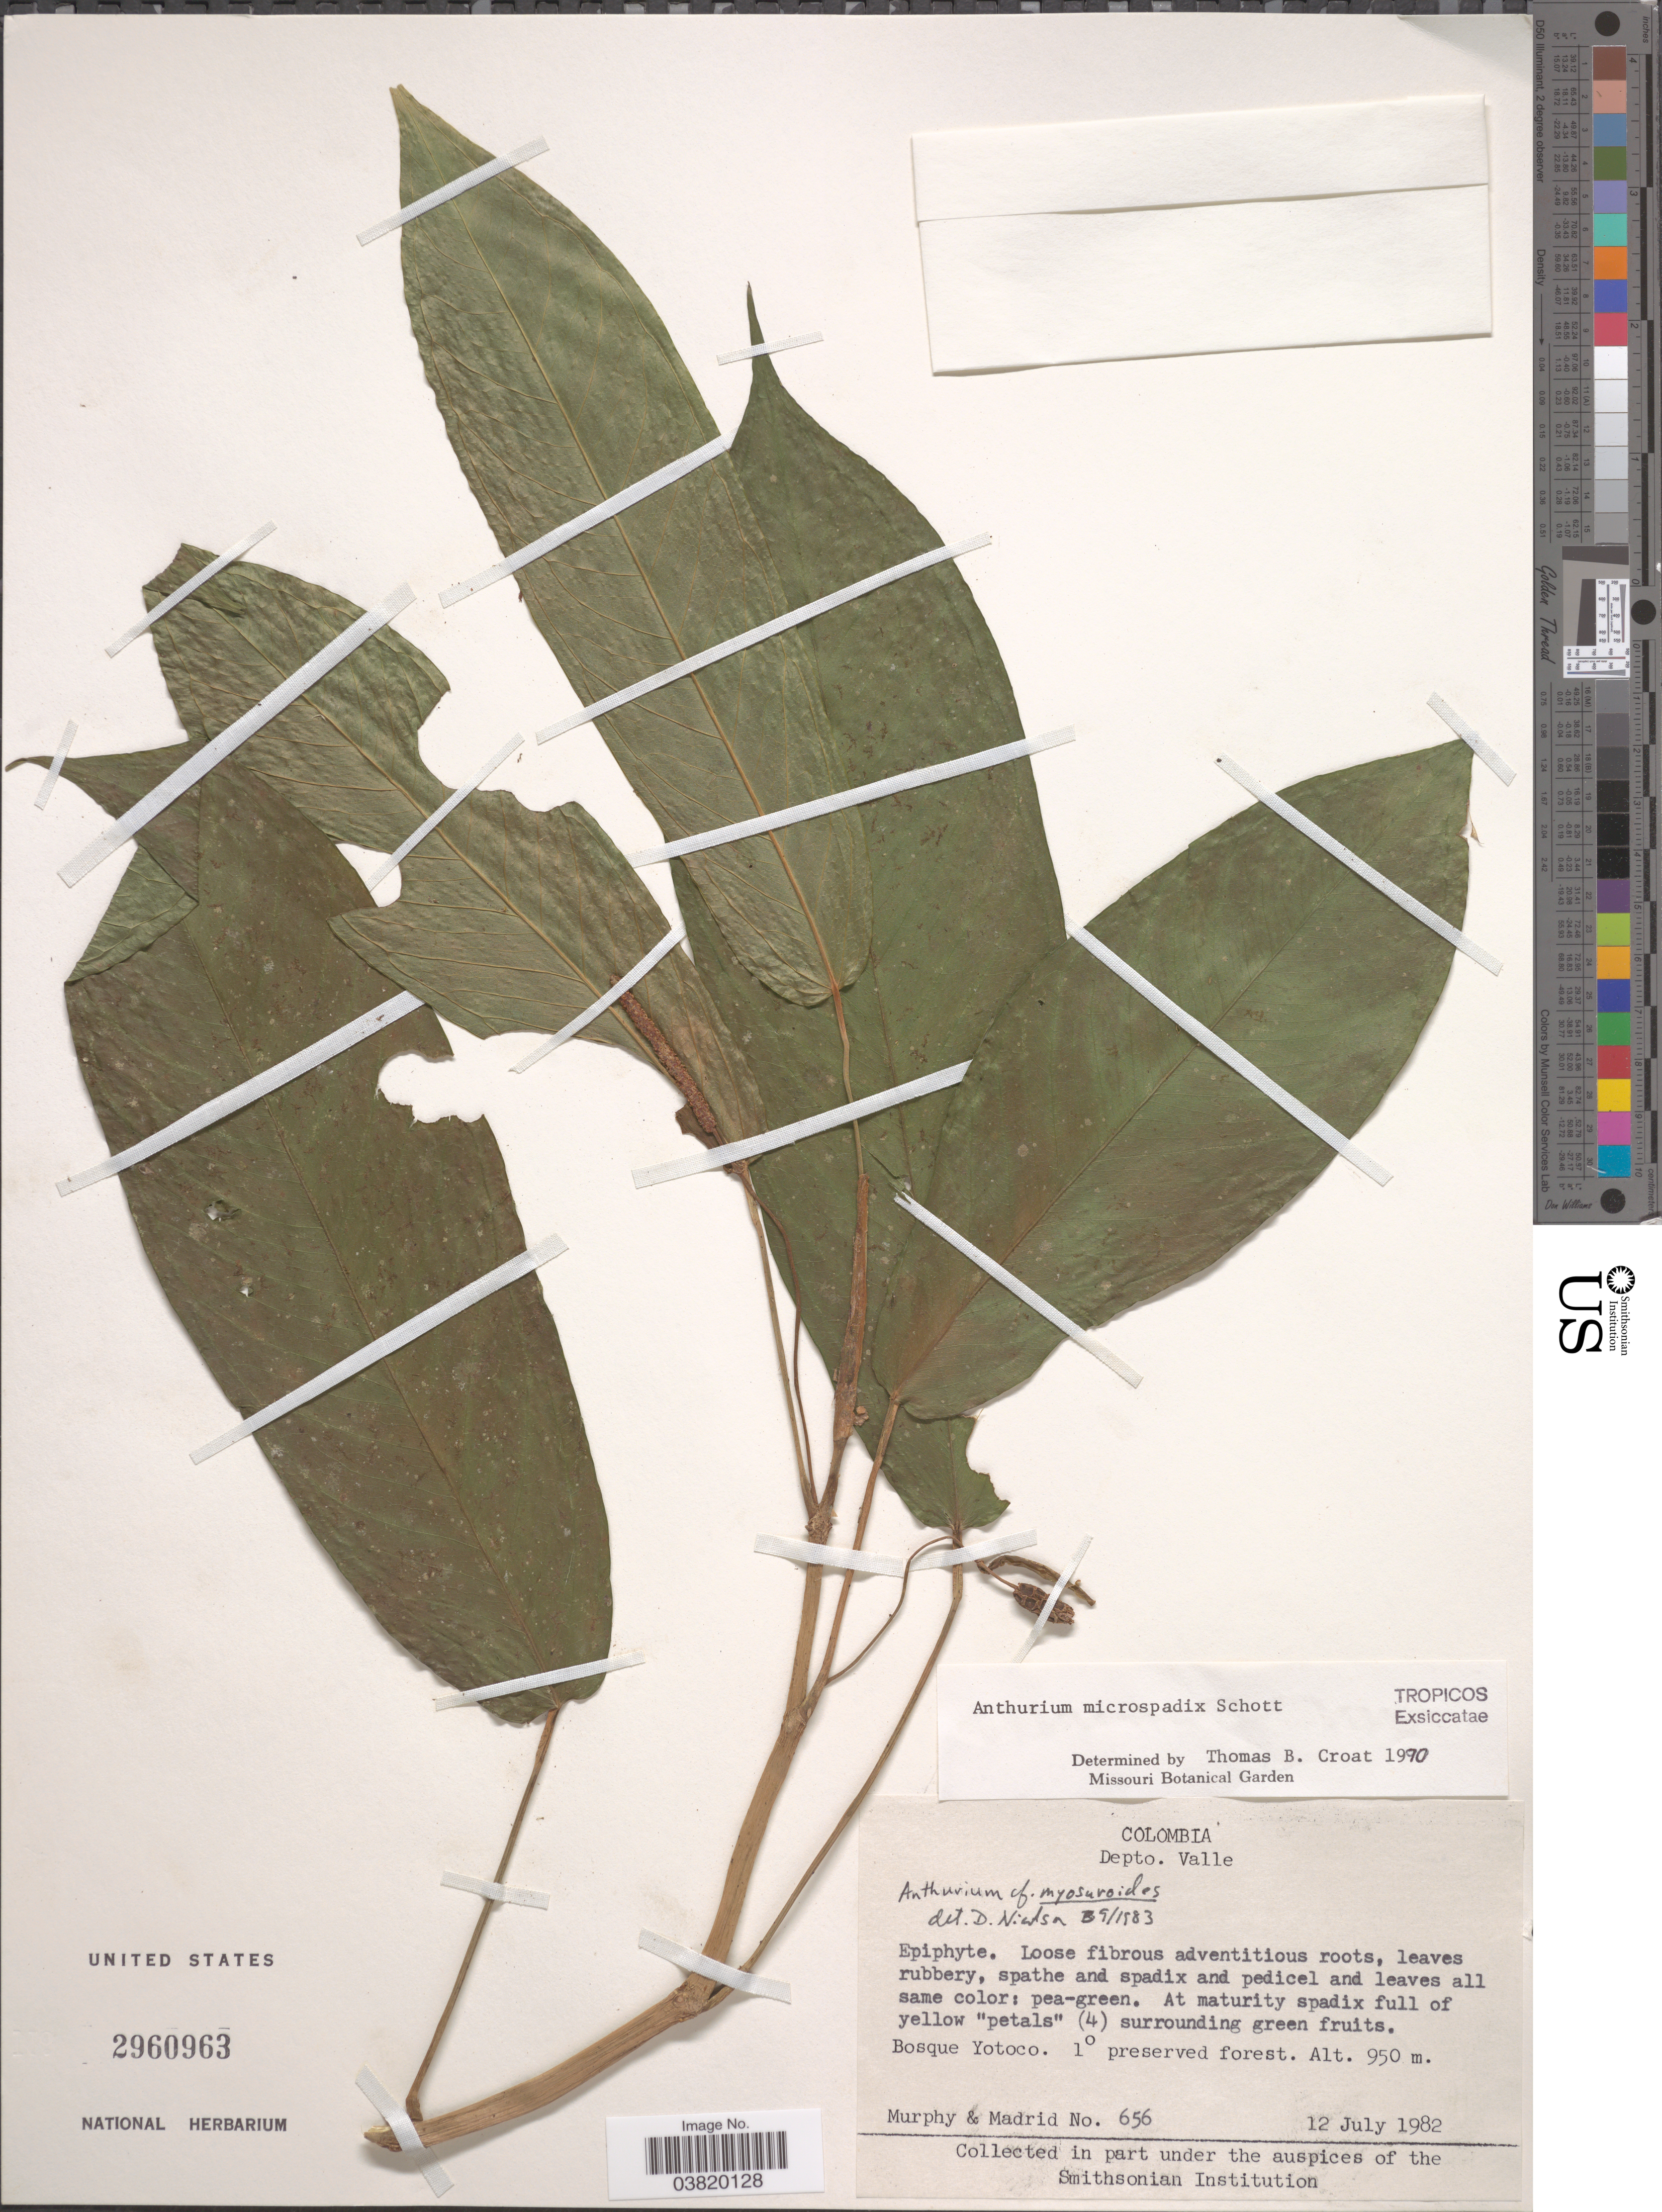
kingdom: Plantae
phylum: Tracheophyta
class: Liliopsida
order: Alismatales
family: Araceae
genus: Anthurium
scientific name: Anthurium microspadix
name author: Schott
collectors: -. Murphy & -. Madrid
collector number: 656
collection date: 1982-07-12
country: Colombia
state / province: Valle del Cauca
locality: Depto. Valle. Bosque Yotoco.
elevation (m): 950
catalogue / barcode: US 2960963